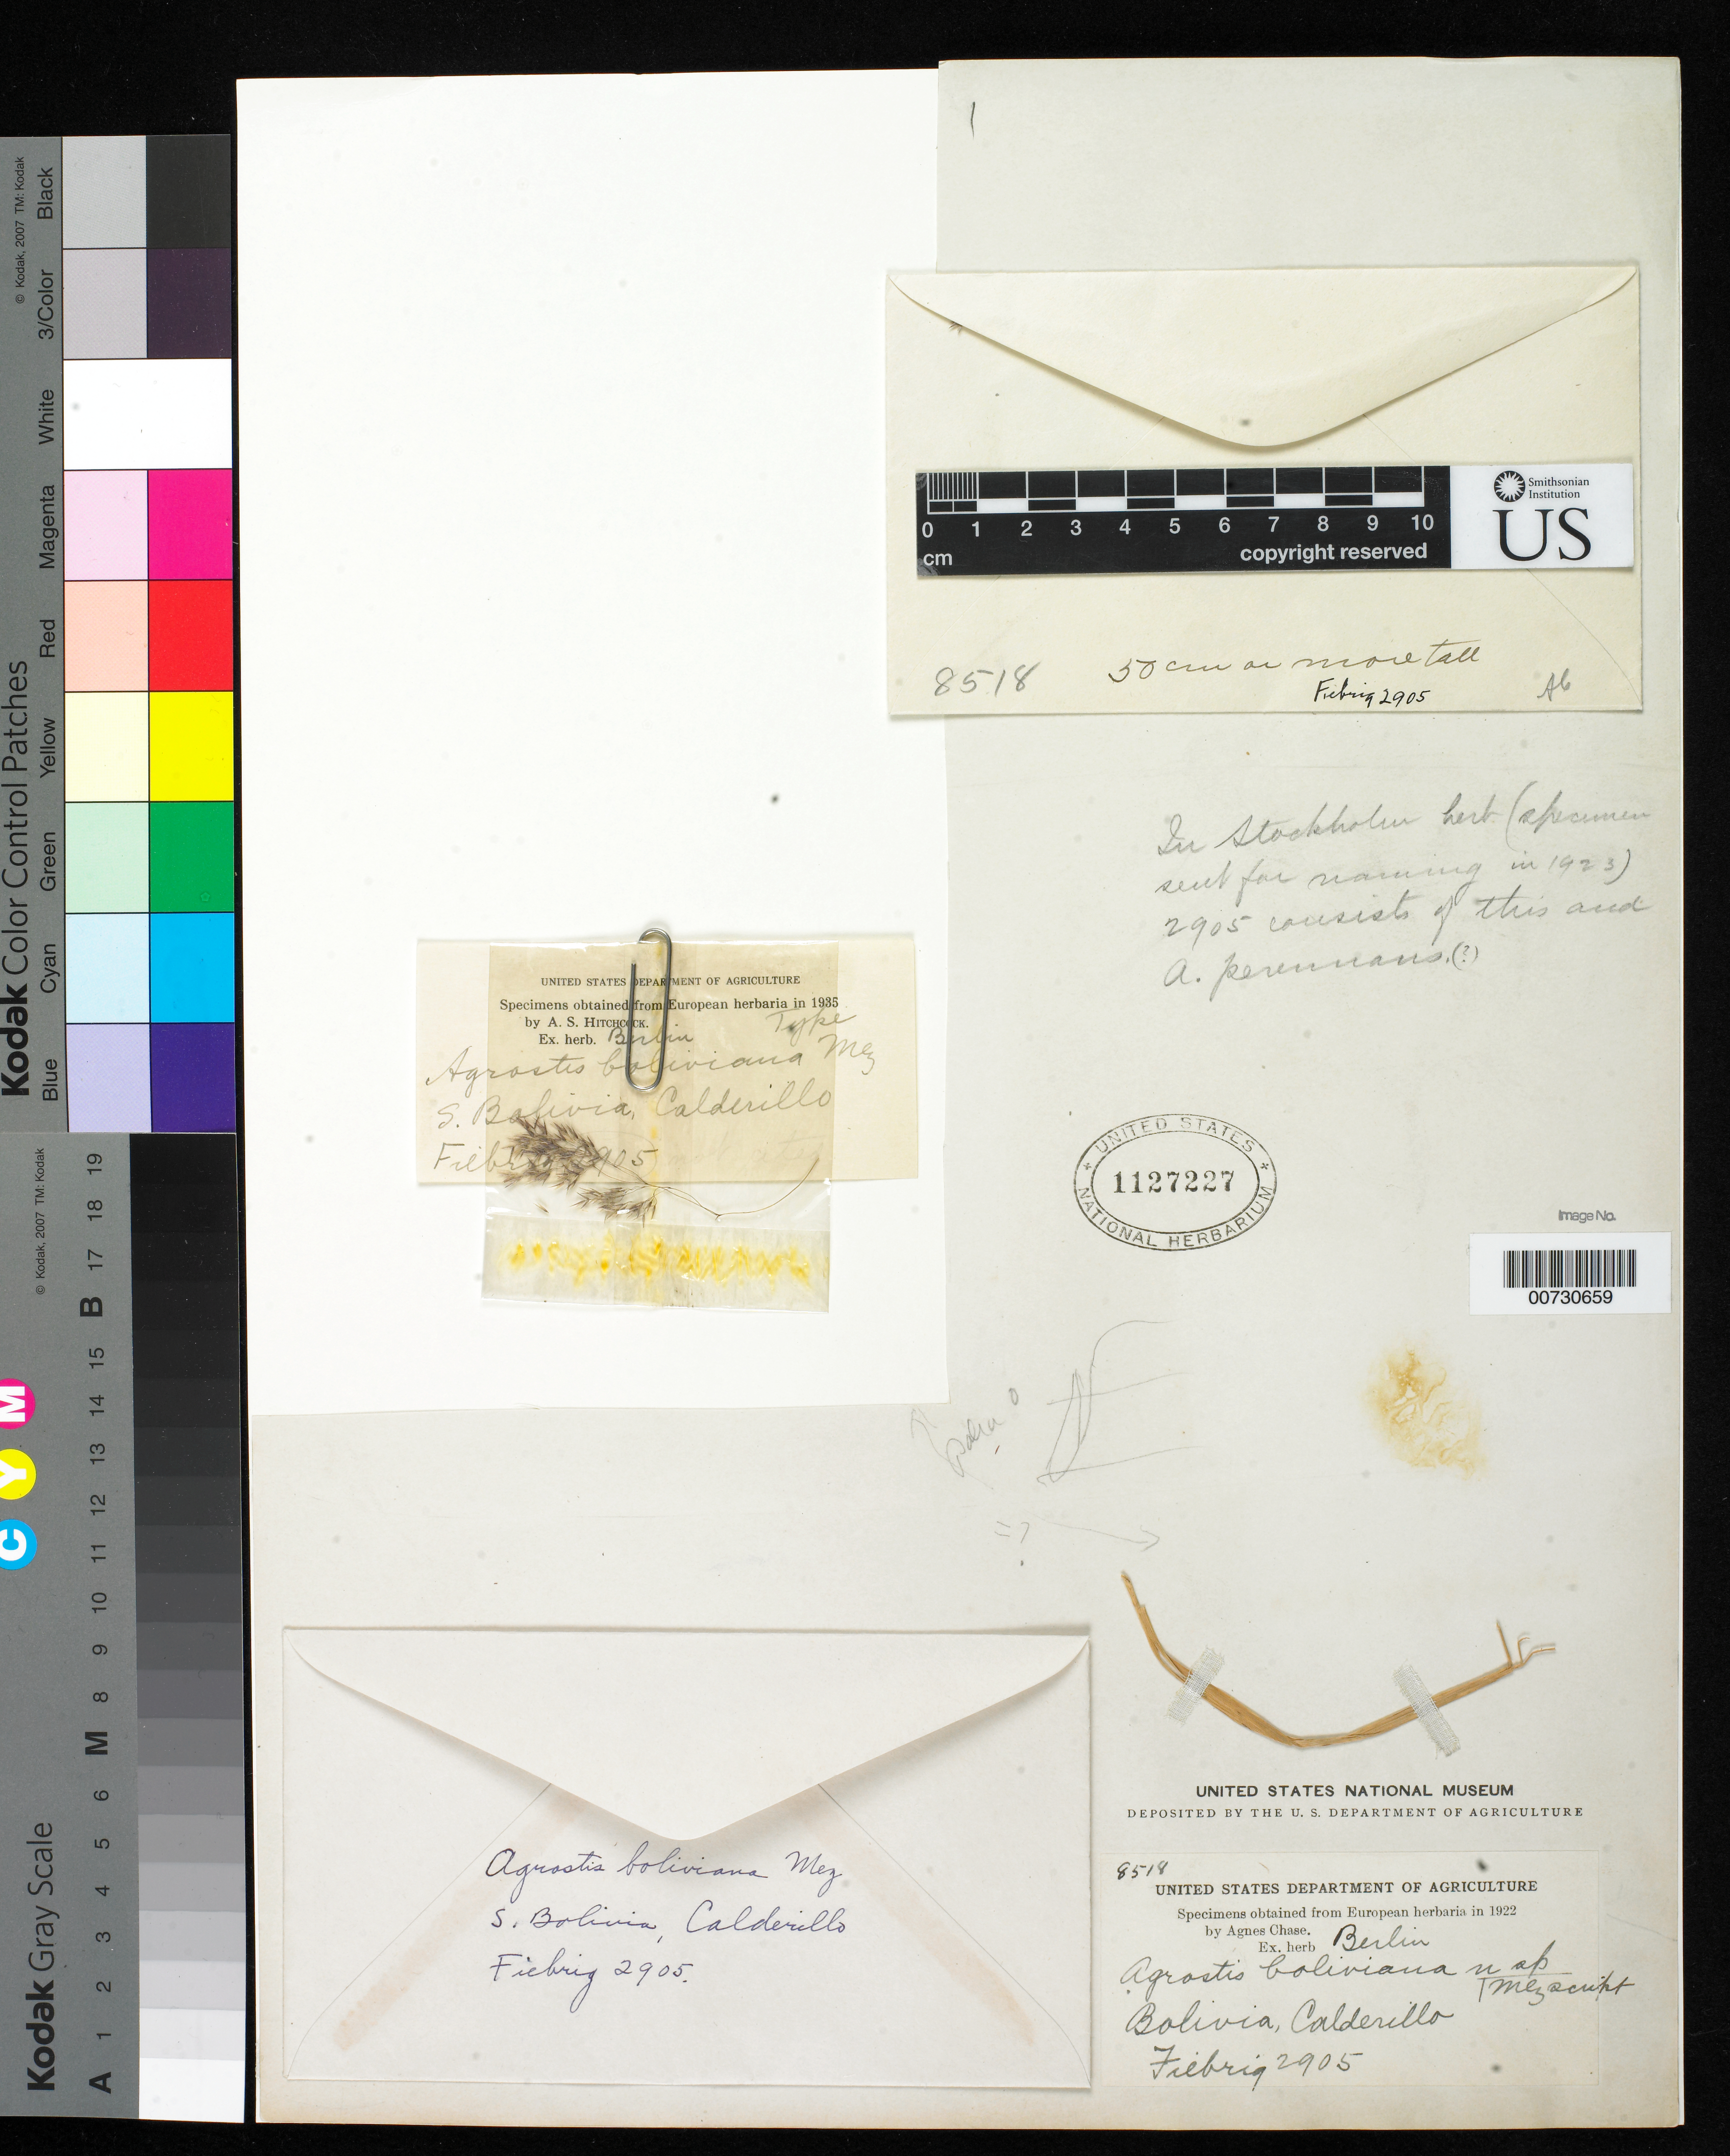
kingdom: Plantae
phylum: Tracheophyta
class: Liliopsida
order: Poales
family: Poaceae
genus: Agrostis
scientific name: Agrostis boliviana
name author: Mez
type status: Isosyntype Fragment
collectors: K. Fiebrig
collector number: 2905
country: Bolivia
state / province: Tarija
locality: Calderillo, Southern Bolivia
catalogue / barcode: US 1127227